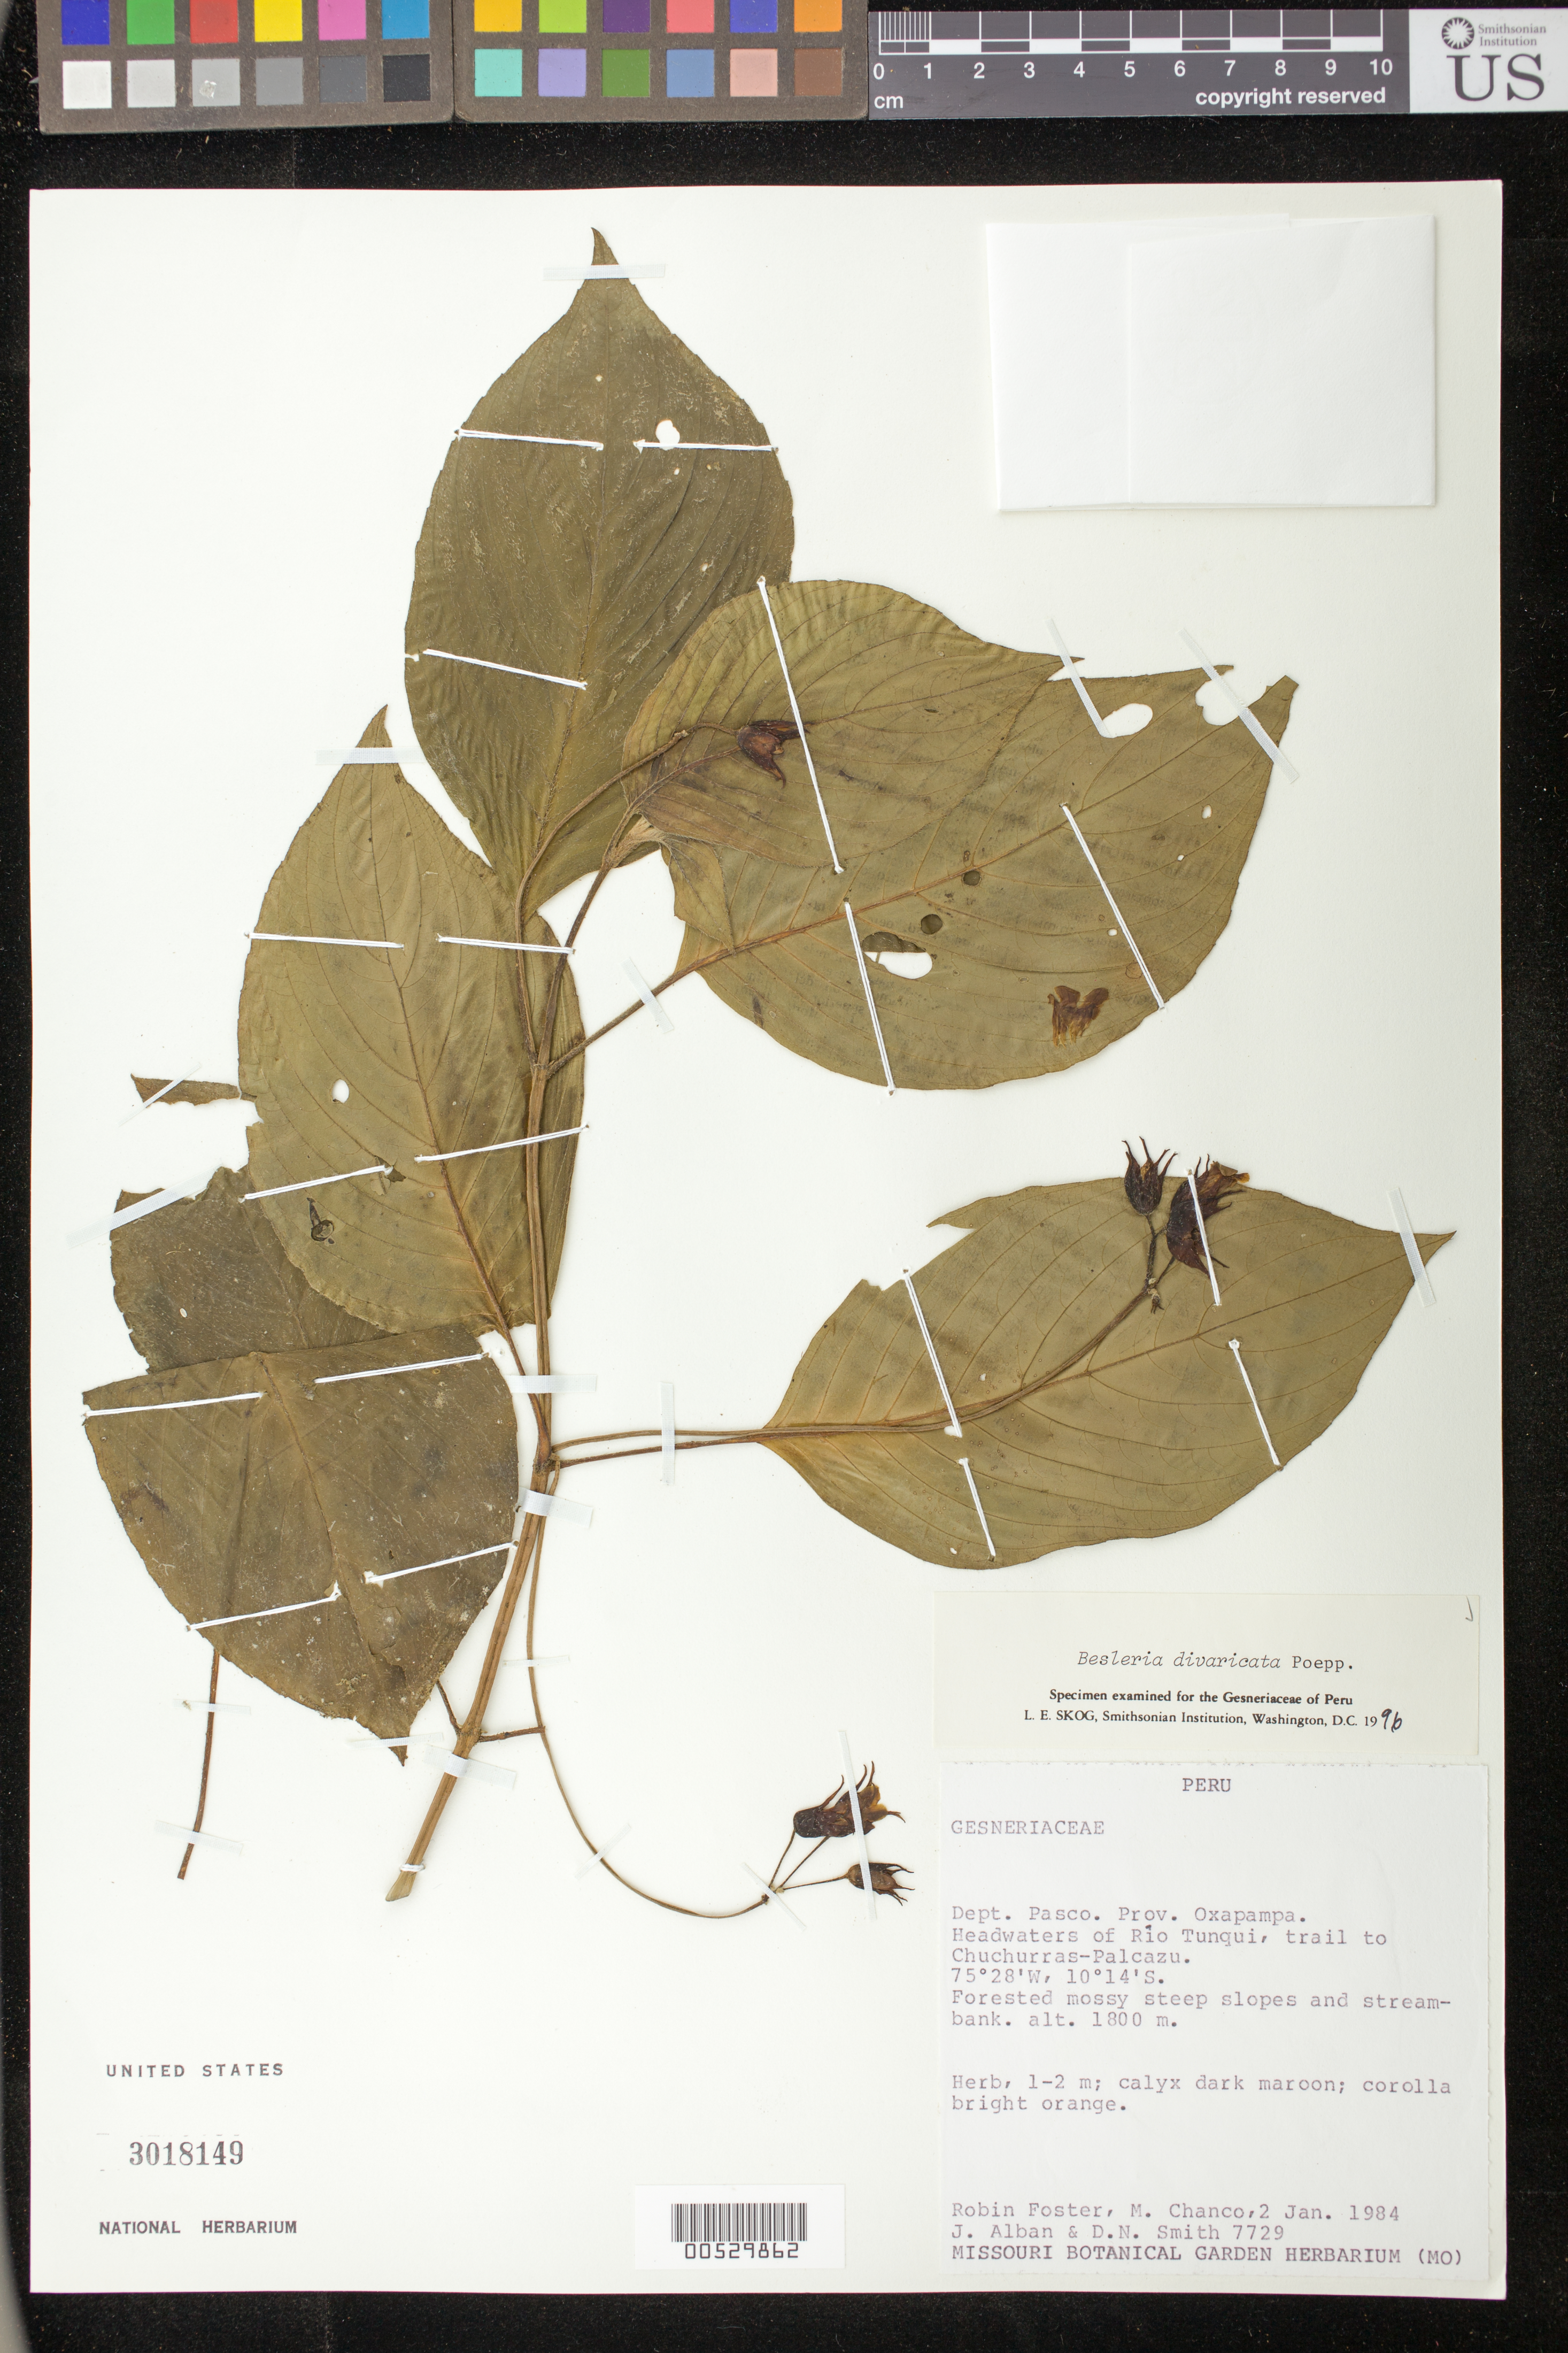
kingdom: Plantae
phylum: Tracheophyta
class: Magnoliopsida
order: Lamiales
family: Gesneriaceae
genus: Besleria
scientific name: Besleria divaricata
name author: Poepp.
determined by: Skog, Laurence E.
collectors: R. Foster, M. Chanco, J. Alban & D. Smith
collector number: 7729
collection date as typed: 02 Jan 1984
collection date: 1984-01-02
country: Peru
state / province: Pasco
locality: Prov. Oxapampa, headwaters of Río Tunqui, trail to Chuchurras - Palcazu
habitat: Forested mossy steep slopes and streambank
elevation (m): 1800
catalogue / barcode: US 3018149